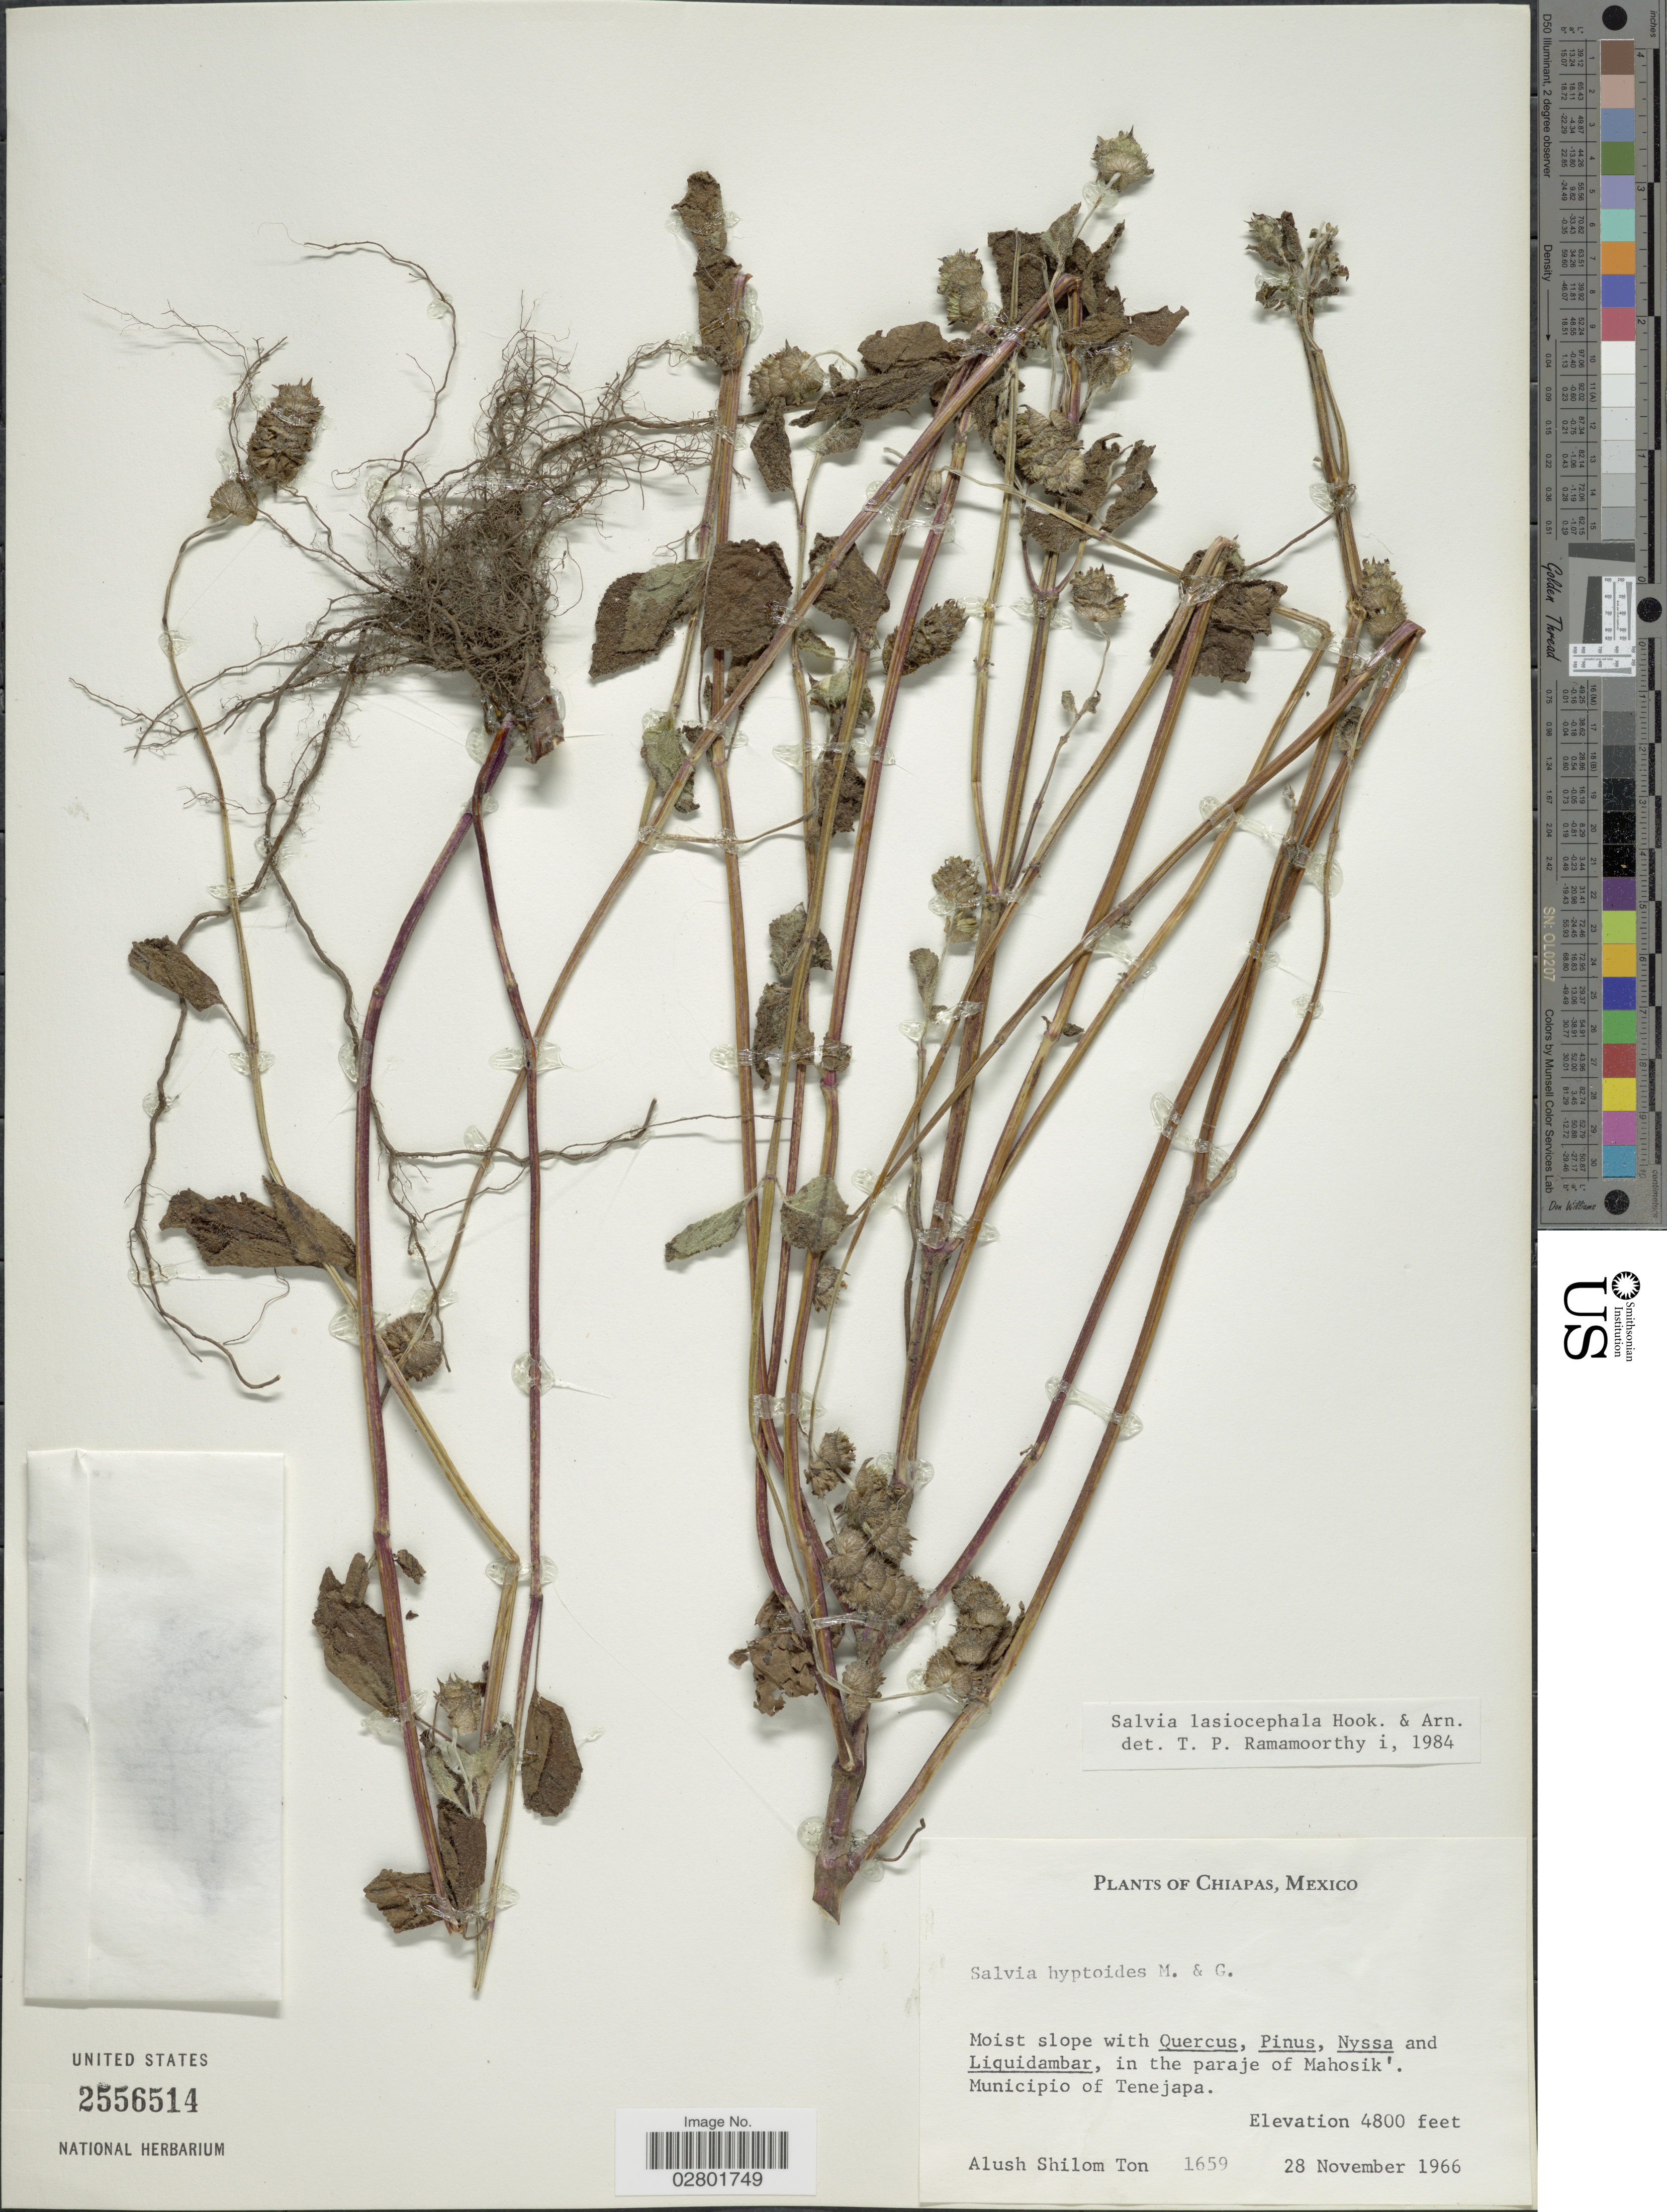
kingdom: Plantae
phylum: Tracheophyta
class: Magnoliopsida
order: Lamiales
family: Lamiaceae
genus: Salvia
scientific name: Salvia lasiocephala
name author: Hook. & Arn.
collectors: A. M. Ton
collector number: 1659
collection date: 1966-11-28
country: Mexico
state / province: Chiapas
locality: In the paraje of Mahosik'. Municipio of Tenejapa.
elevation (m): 1463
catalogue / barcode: US 2556514